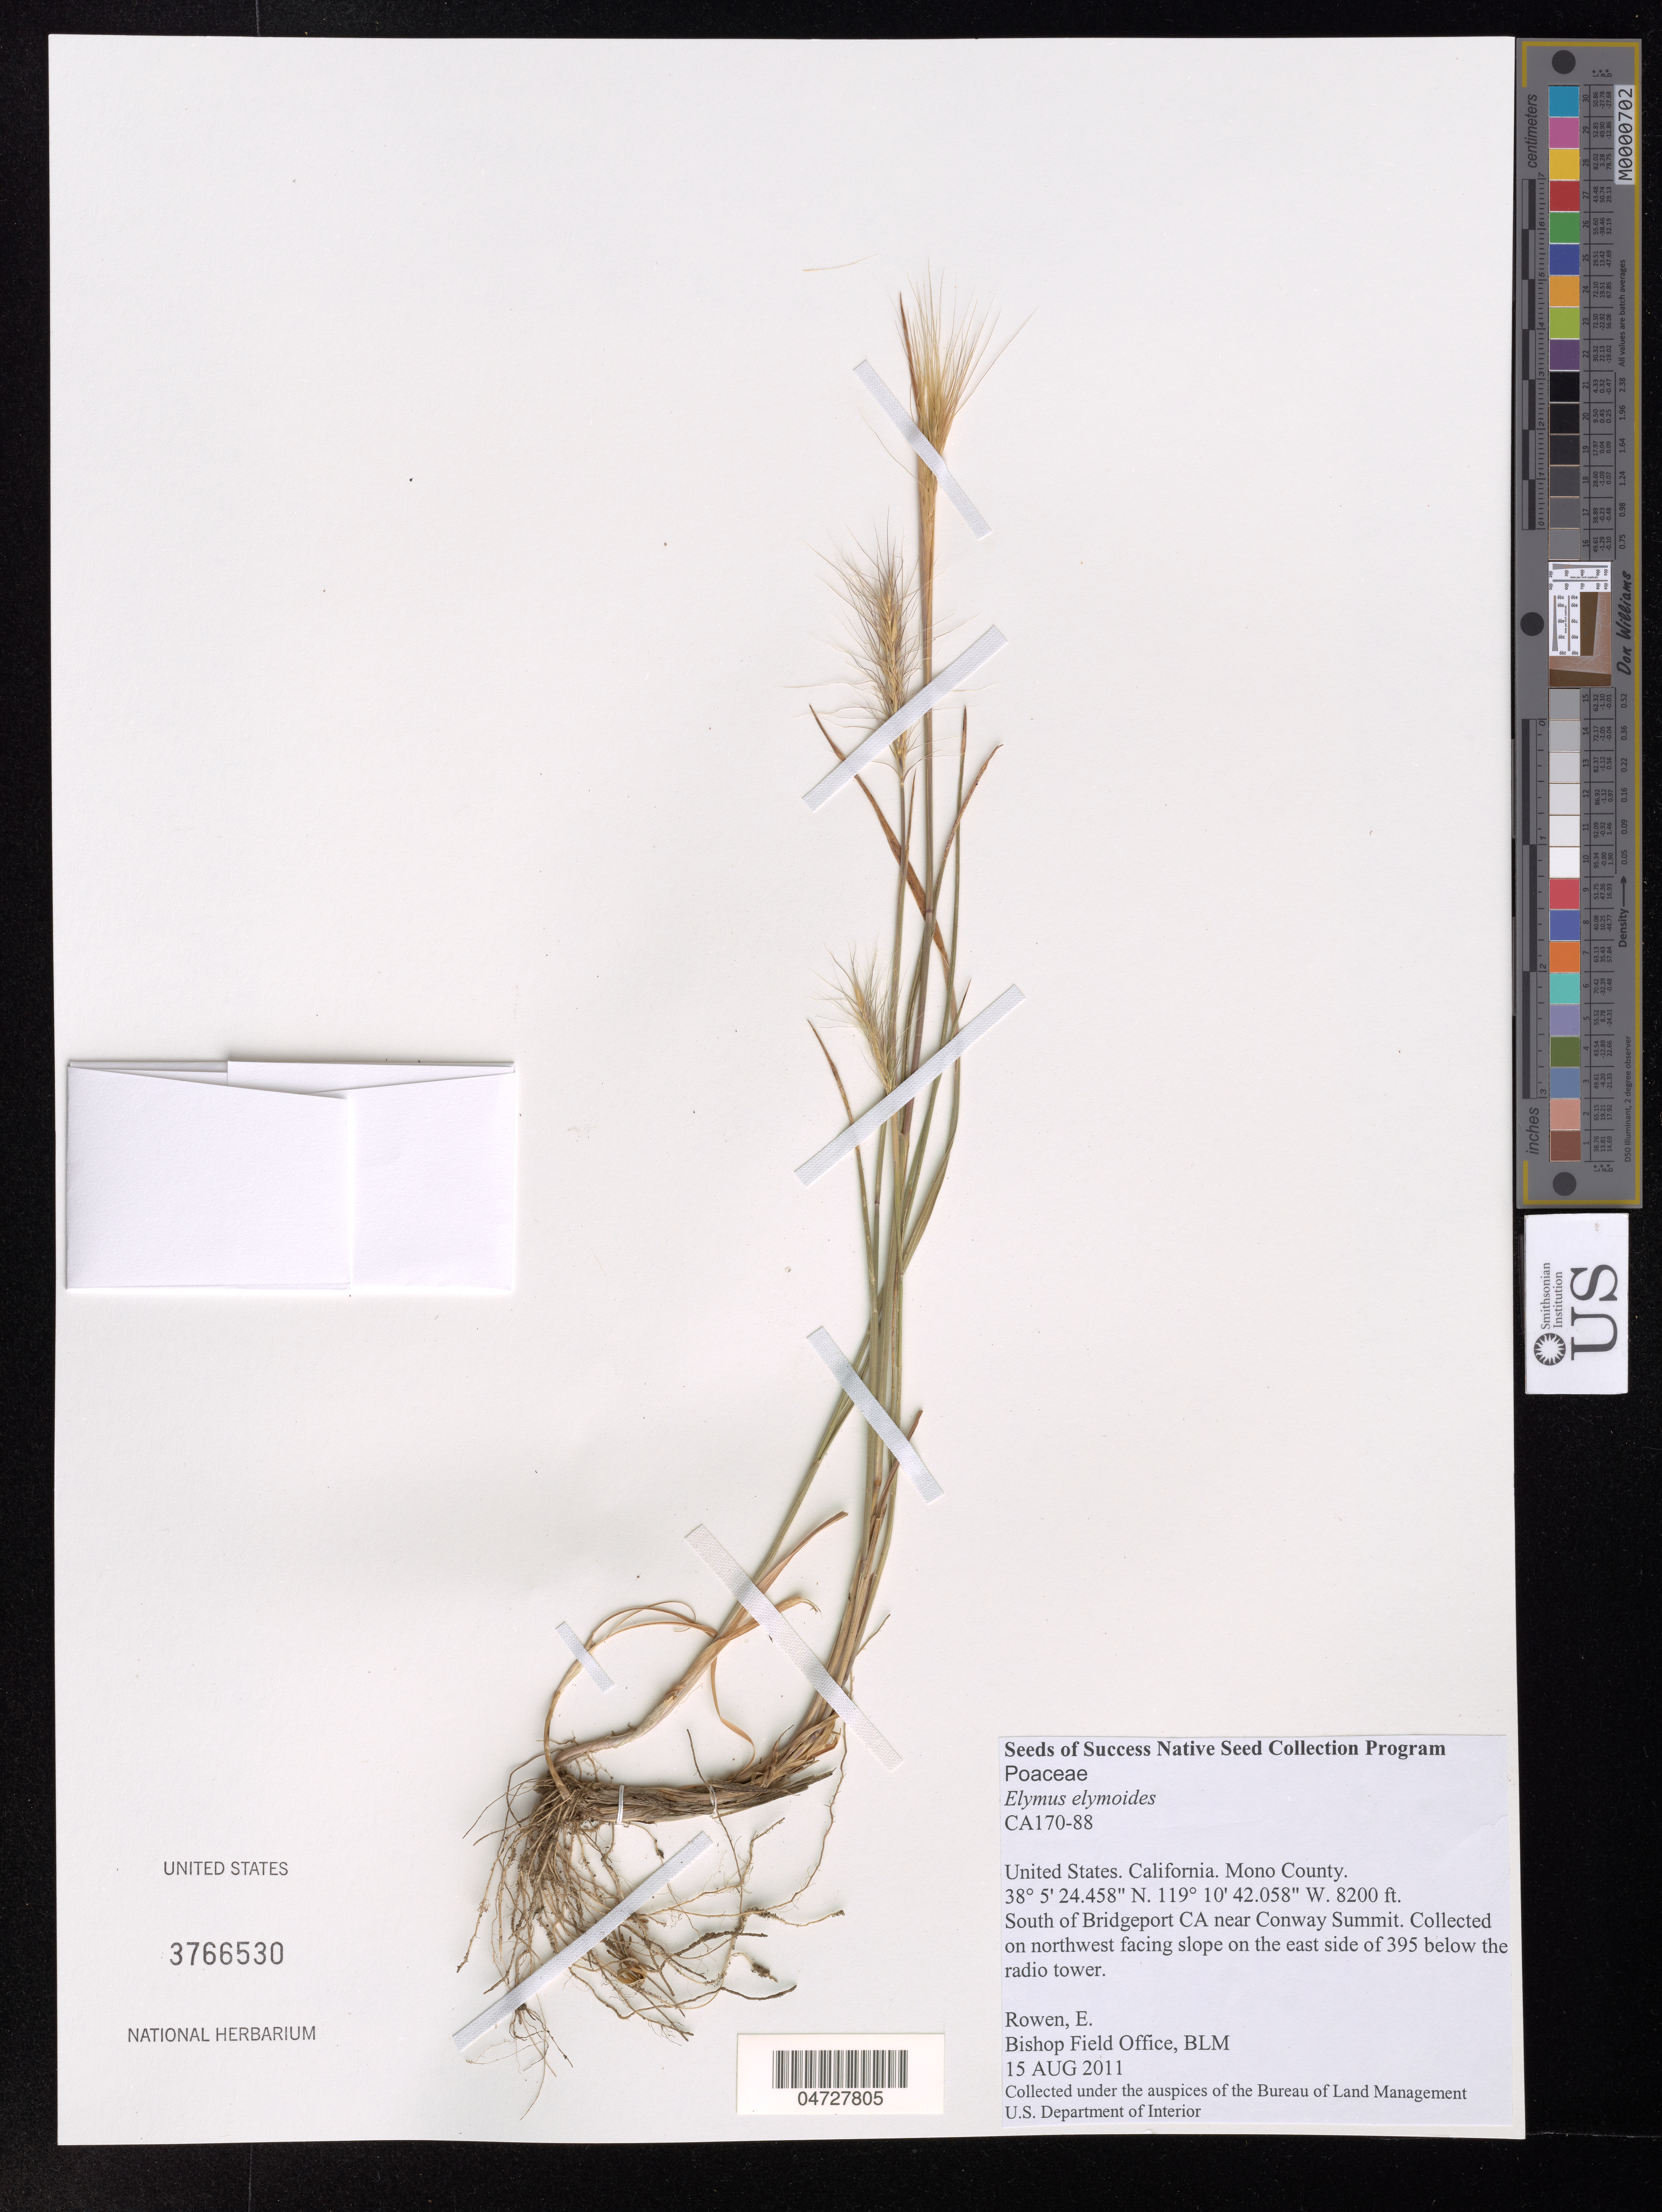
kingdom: Plantae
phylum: Tracheophyta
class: Liliopsida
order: Poales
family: Poaceae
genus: Elymus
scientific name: Elymus elymoides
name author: (Raf.) Swezey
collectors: E. Rowen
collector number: CA170-88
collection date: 2011-08-15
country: United States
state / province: California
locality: Mono County, South of Bridgeport CA near Conway Summit. On northwest facing slope on the east side of 395 below radio tower.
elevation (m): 2499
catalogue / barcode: US 3766530